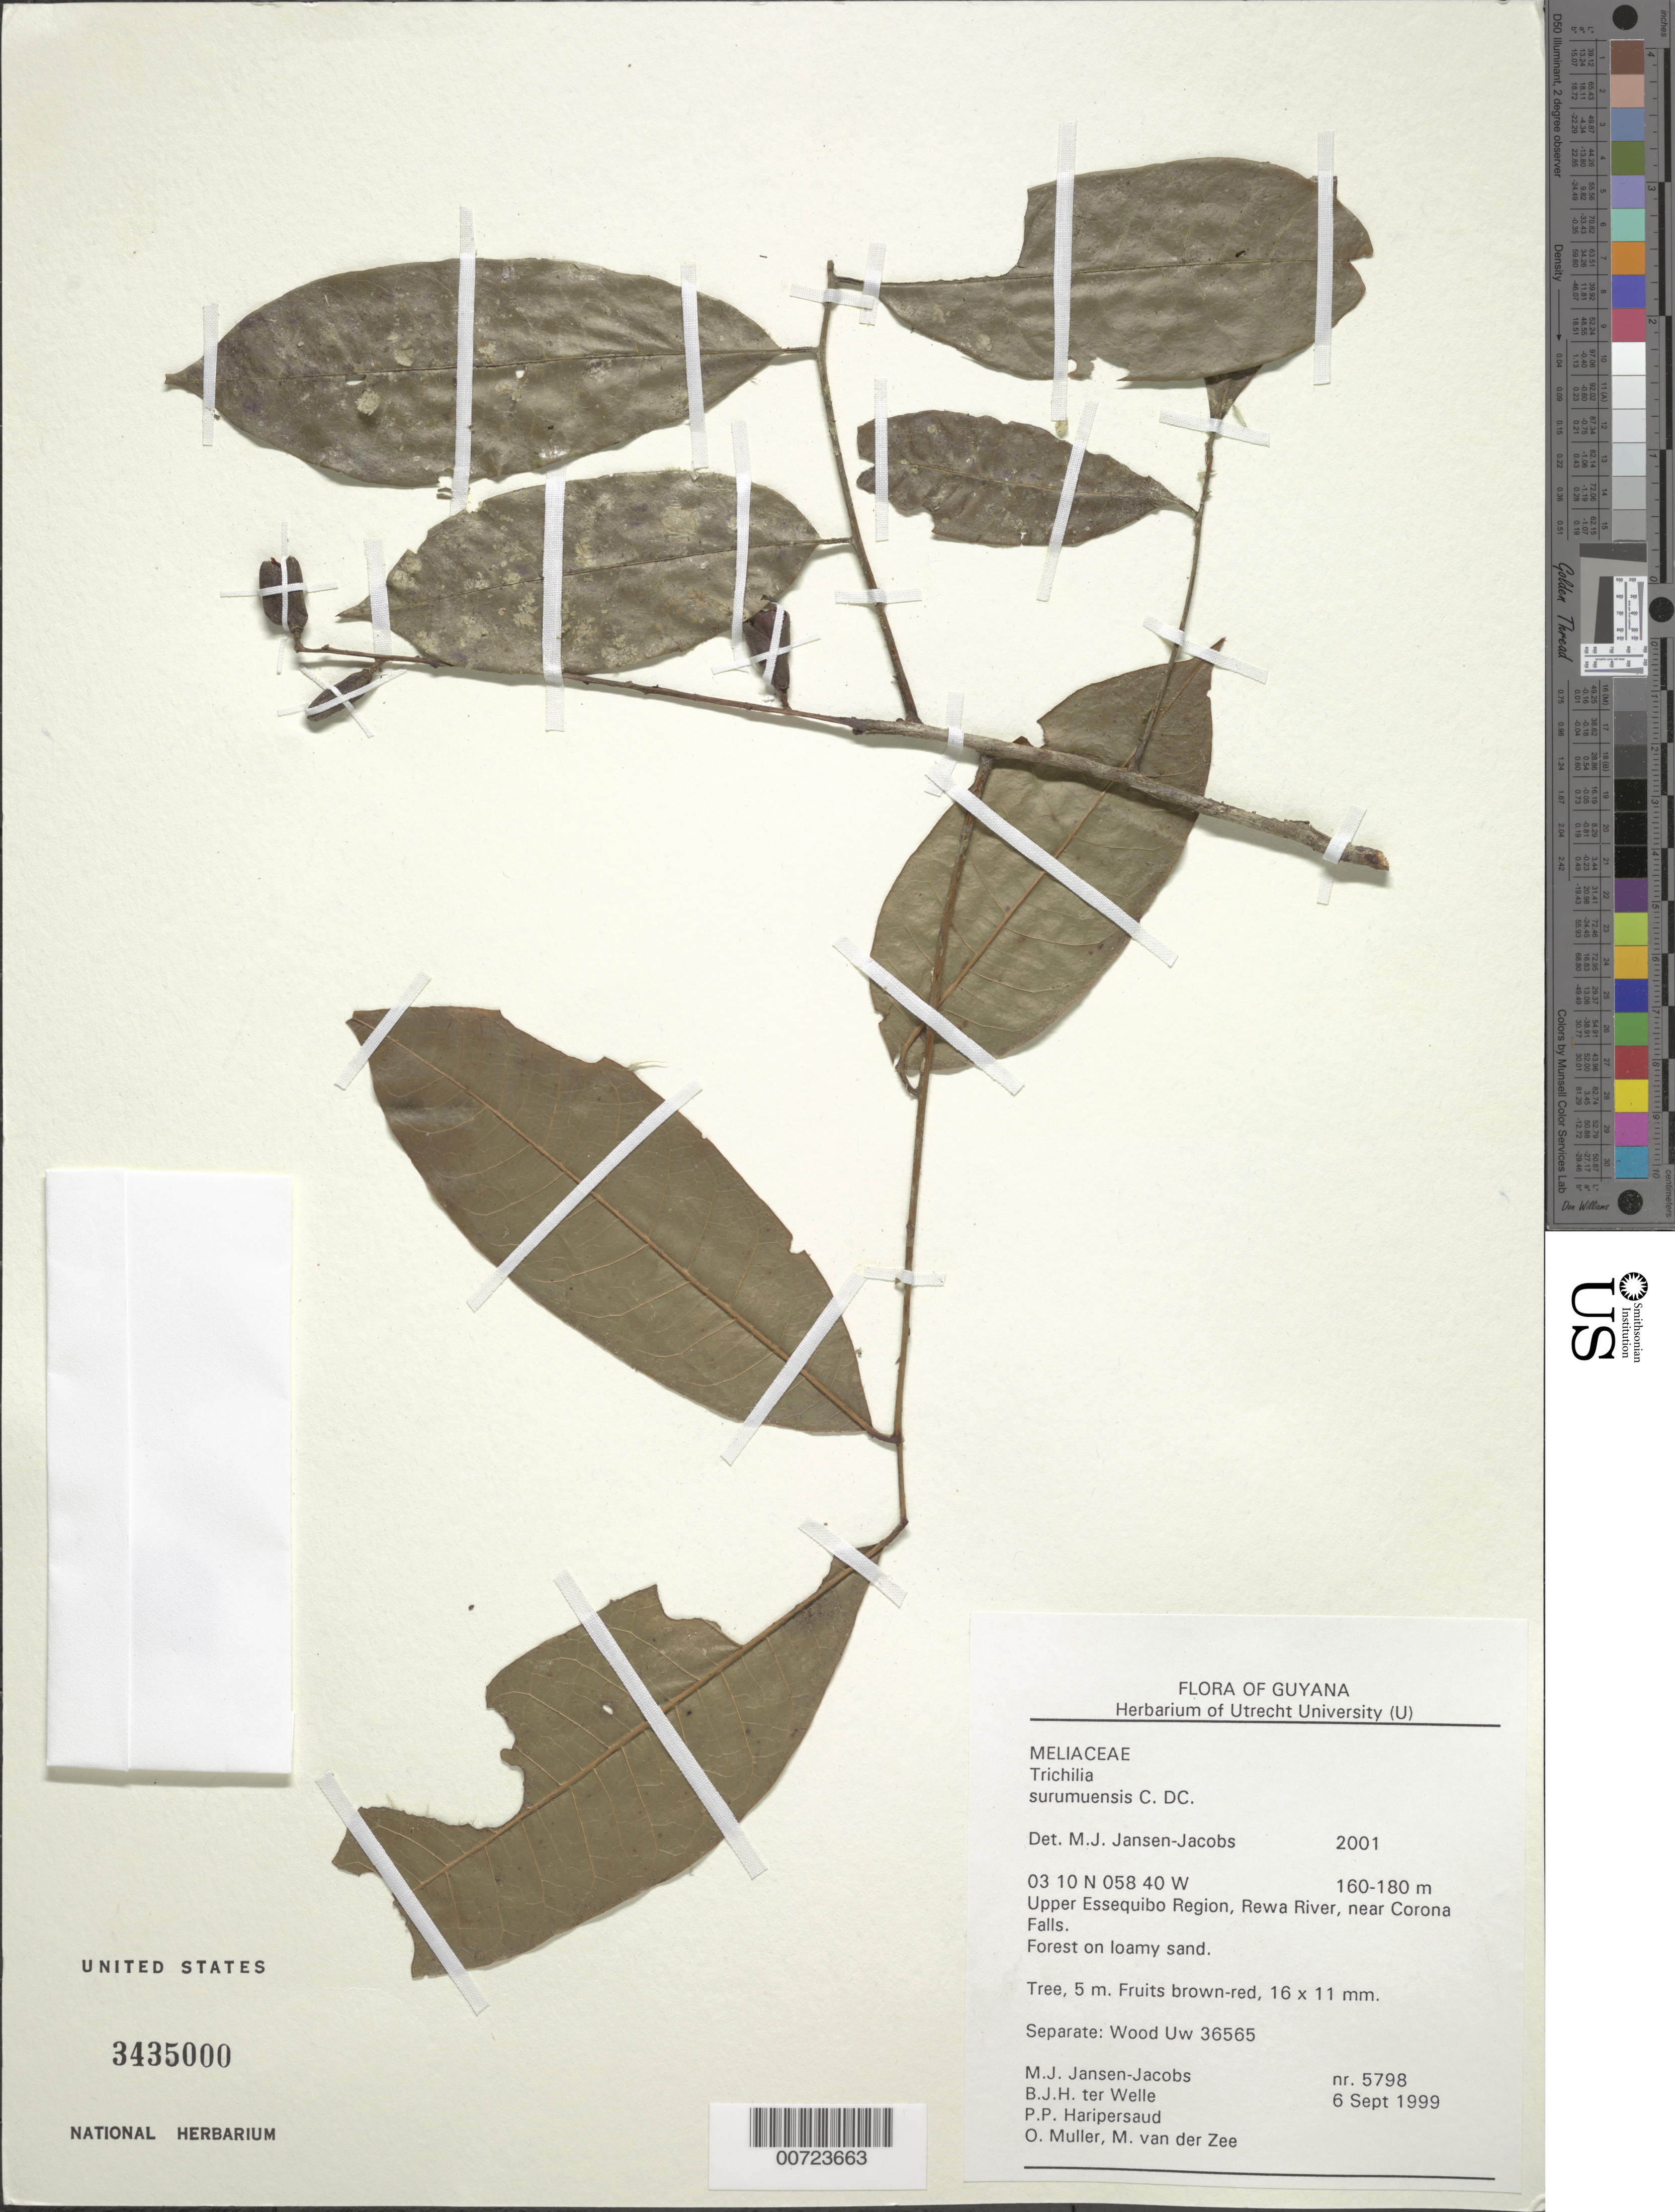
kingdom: Plantae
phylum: Tracheophyta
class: Magnoliopsida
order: Sapindales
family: Meliaceae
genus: Trichilia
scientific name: Trichilia surumuensis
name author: C. DC.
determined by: Jansen-Jacobs, M. J., (U), Nationaal Herbarium Nederland, Utrecht University branch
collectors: M. J. Jansen-Jacobs, B. Welle, P. Haripersaud, O. Muller & M. van der Zee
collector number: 5798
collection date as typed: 6-Sep-99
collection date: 1999-09-06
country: Guyana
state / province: U. Takutu-U. Essequibo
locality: Rewa River, near Corona Falls, Upper Essequibo Region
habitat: Forest on loamy sand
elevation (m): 160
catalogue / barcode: US 3435000